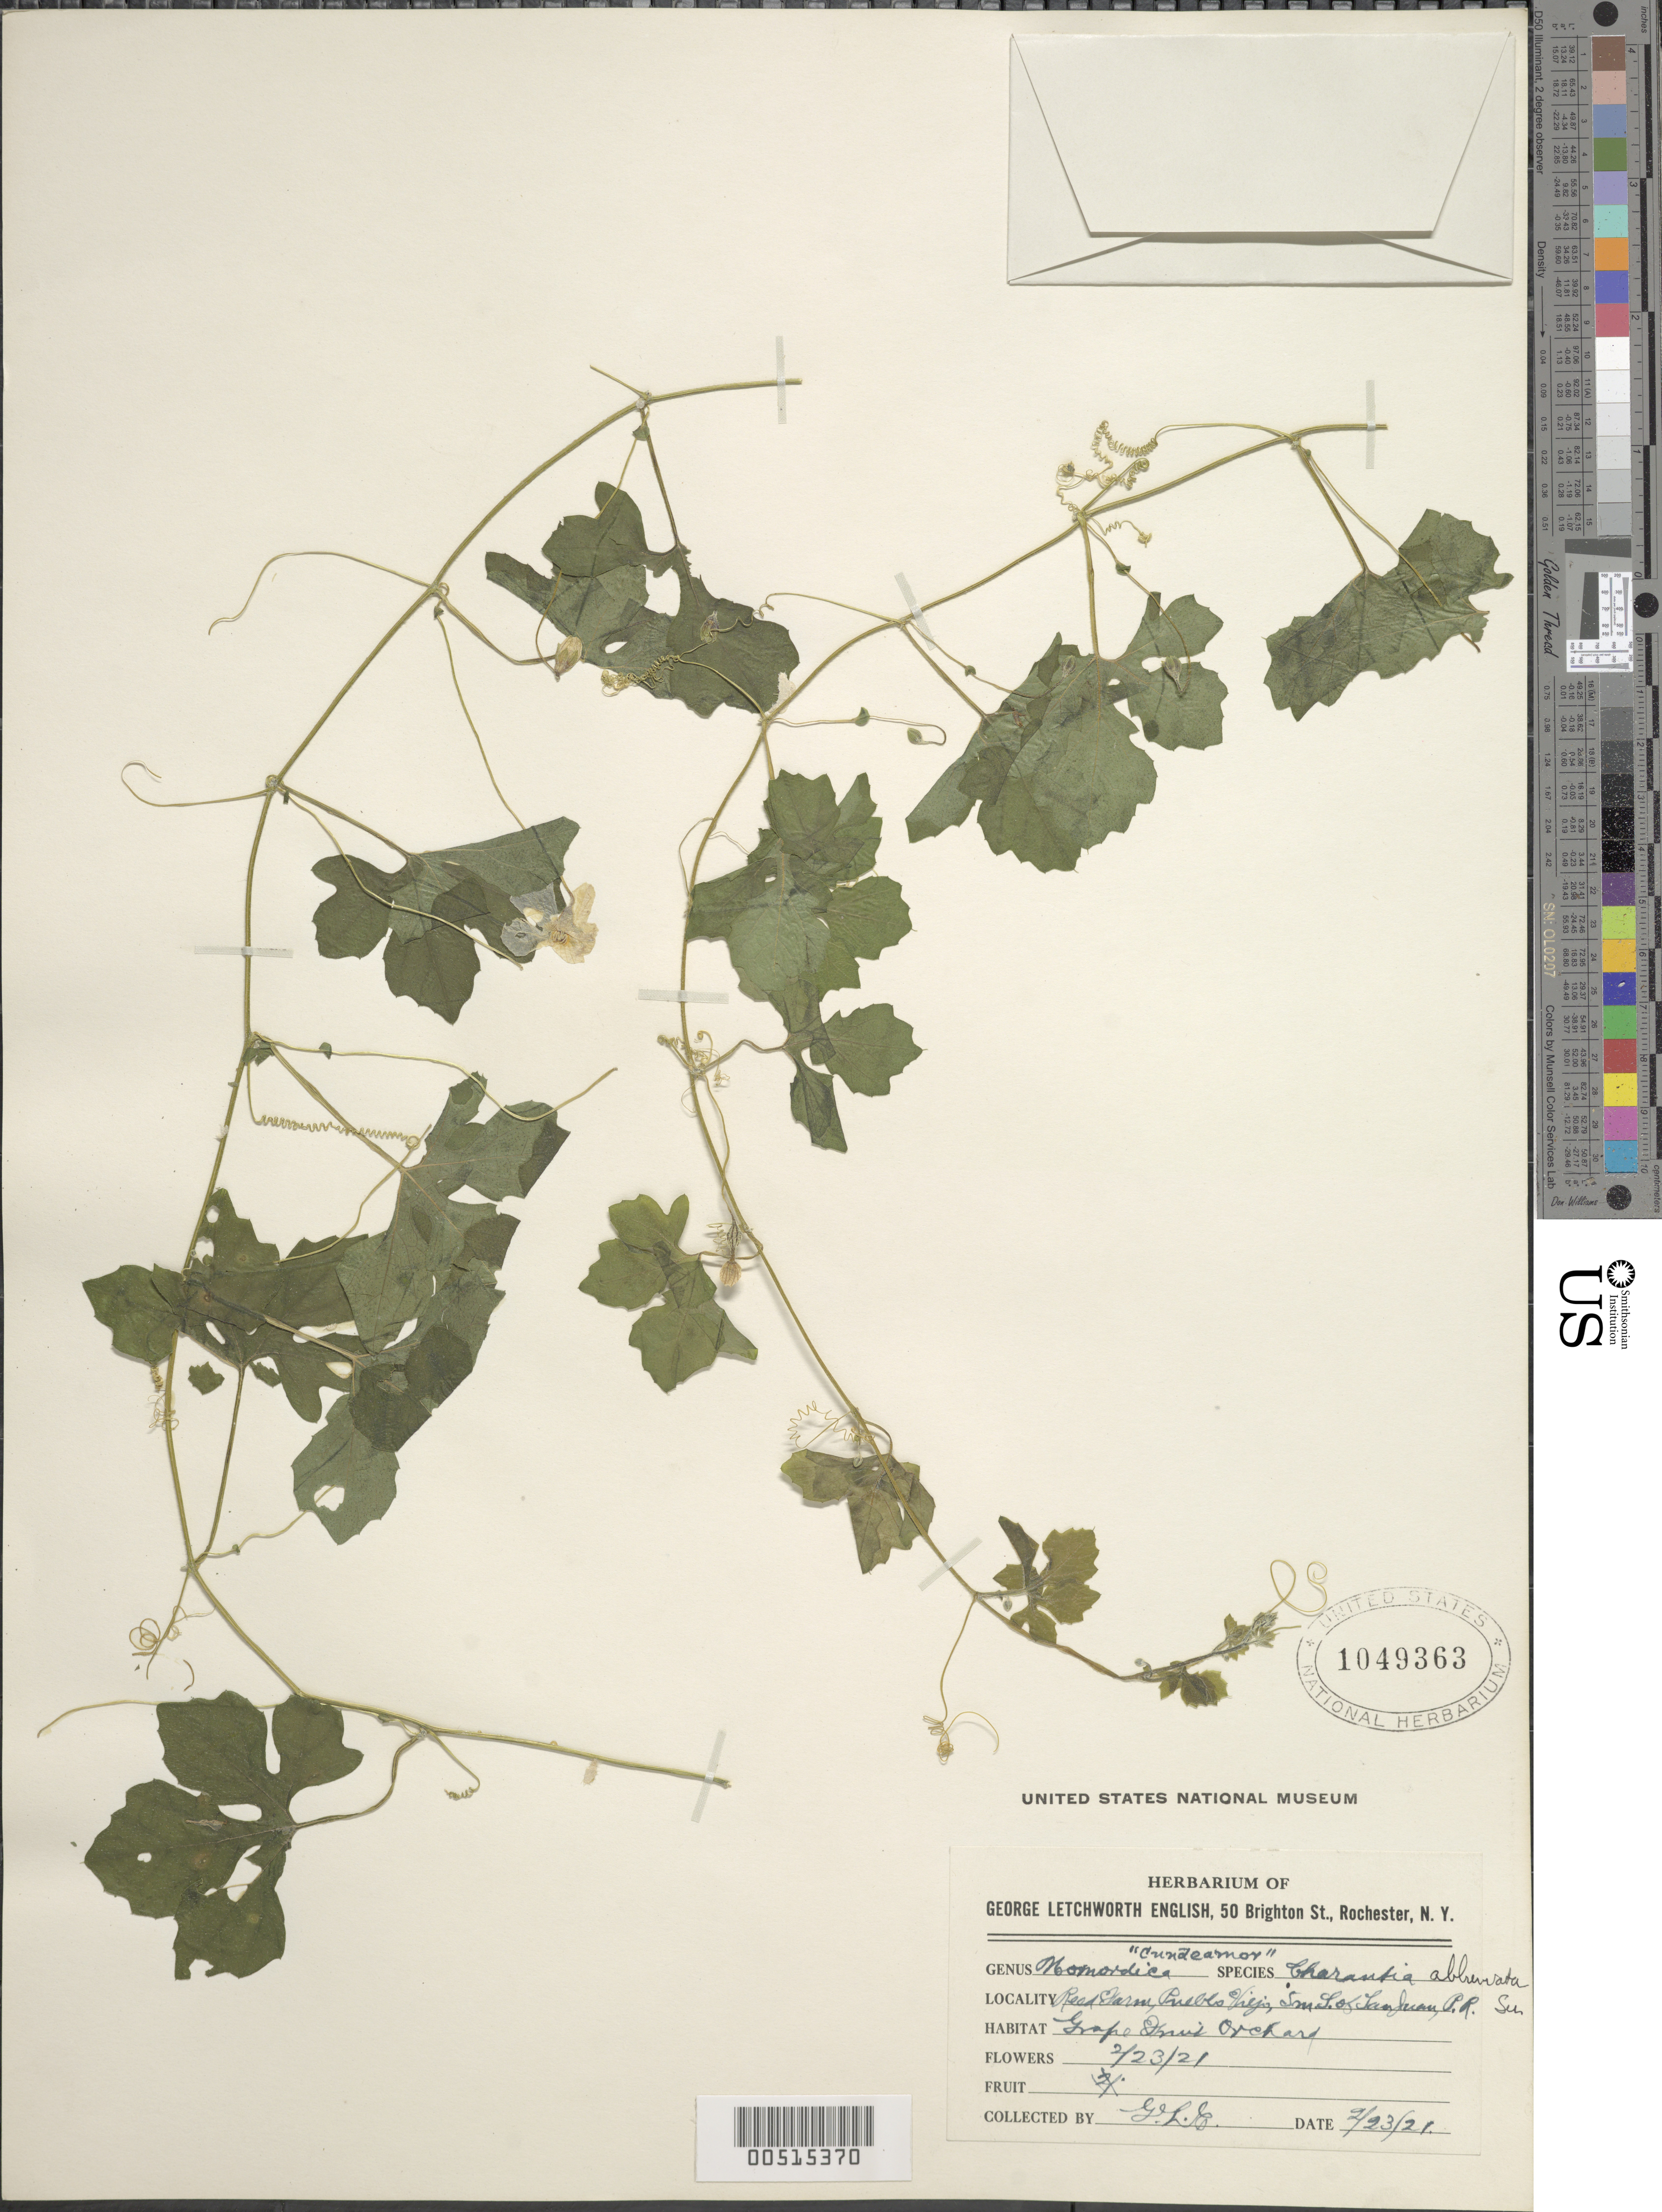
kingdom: Plantae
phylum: Tracheophyta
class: Magnoliopsida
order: Cucurbitales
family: Cucurbitaceae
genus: Momordica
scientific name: Momordica charantia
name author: L.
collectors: G. English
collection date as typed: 23 Feb 1921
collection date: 1921-02-23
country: Puerto Rico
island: Greater Antilles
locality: Reed Farm, Pueblo Viejo, S of San Juan. Grapefruit orchard.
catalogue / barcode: US 1049363